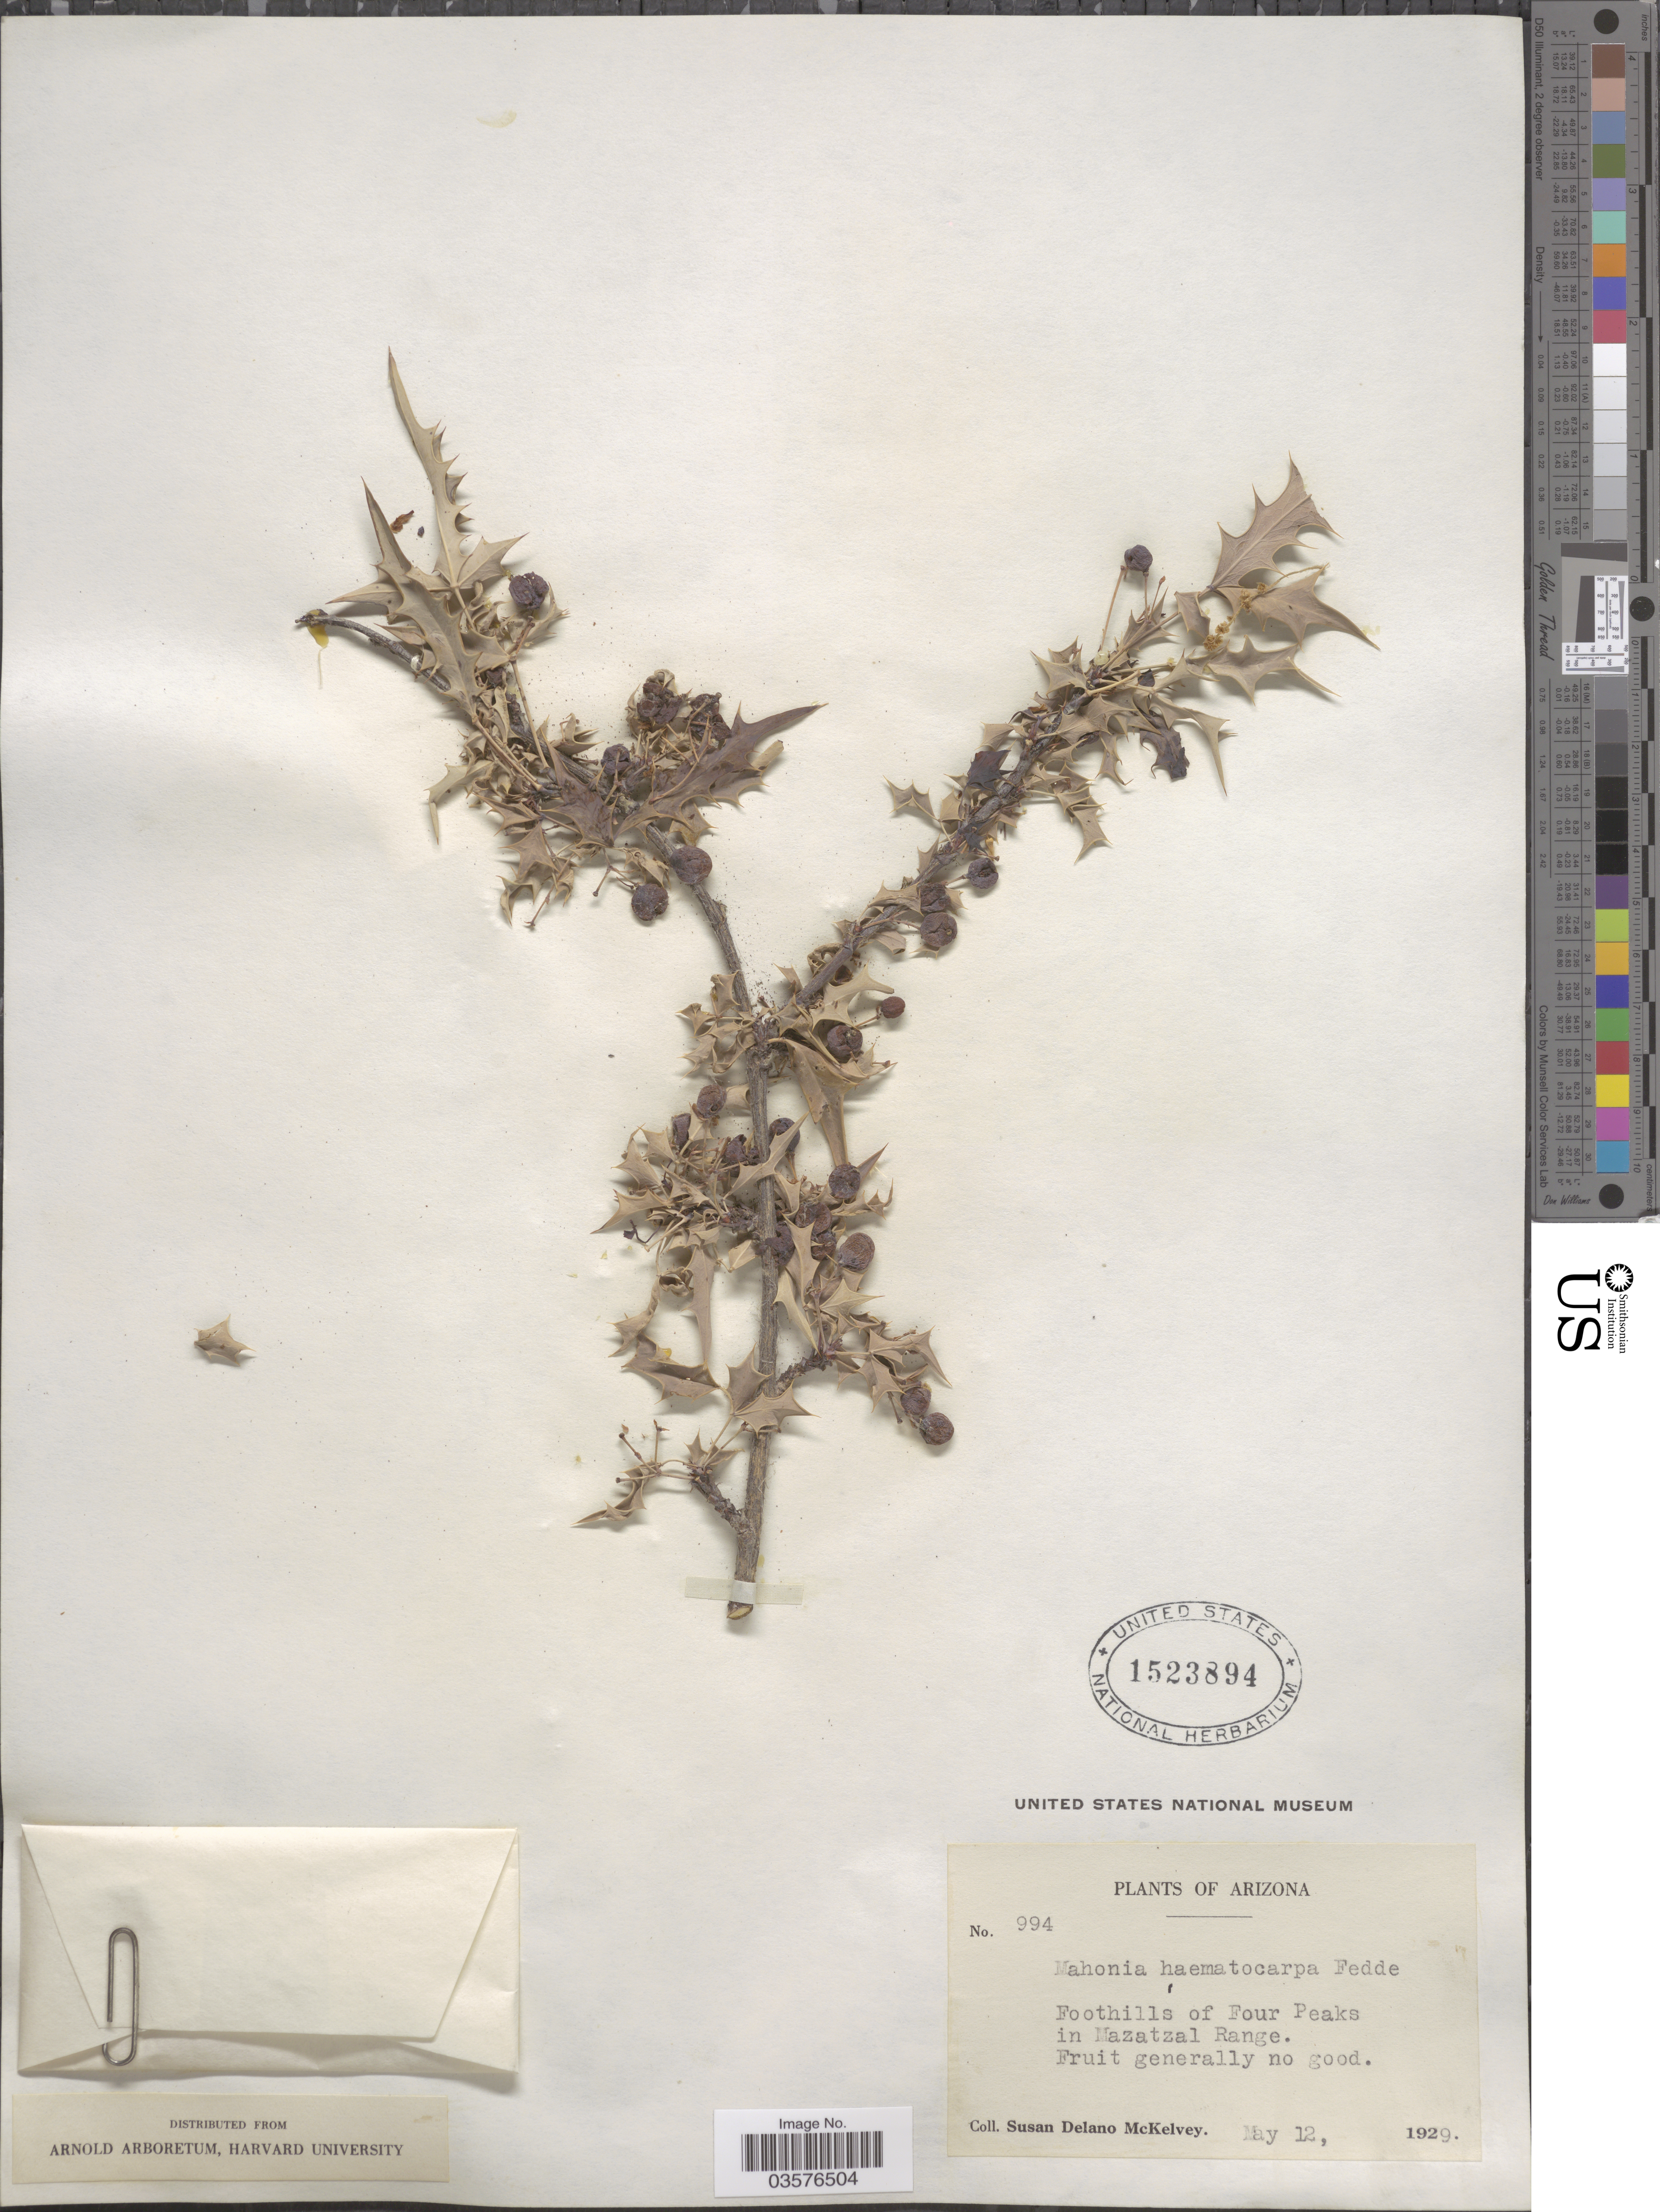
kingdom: Plantae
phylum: Tracheophyta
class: Magnoliopsida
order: Ranunculales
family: Berberidaceae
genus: Mahonia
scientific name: Mahonia haematocarpa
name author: (Wooton) Fedde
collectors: S. A. McKelvey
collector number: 994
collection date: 1929-05-12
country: United States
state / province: Arizona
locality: Foothills of Four Peaks in Mazatzal Range.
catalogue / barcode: US 1523894